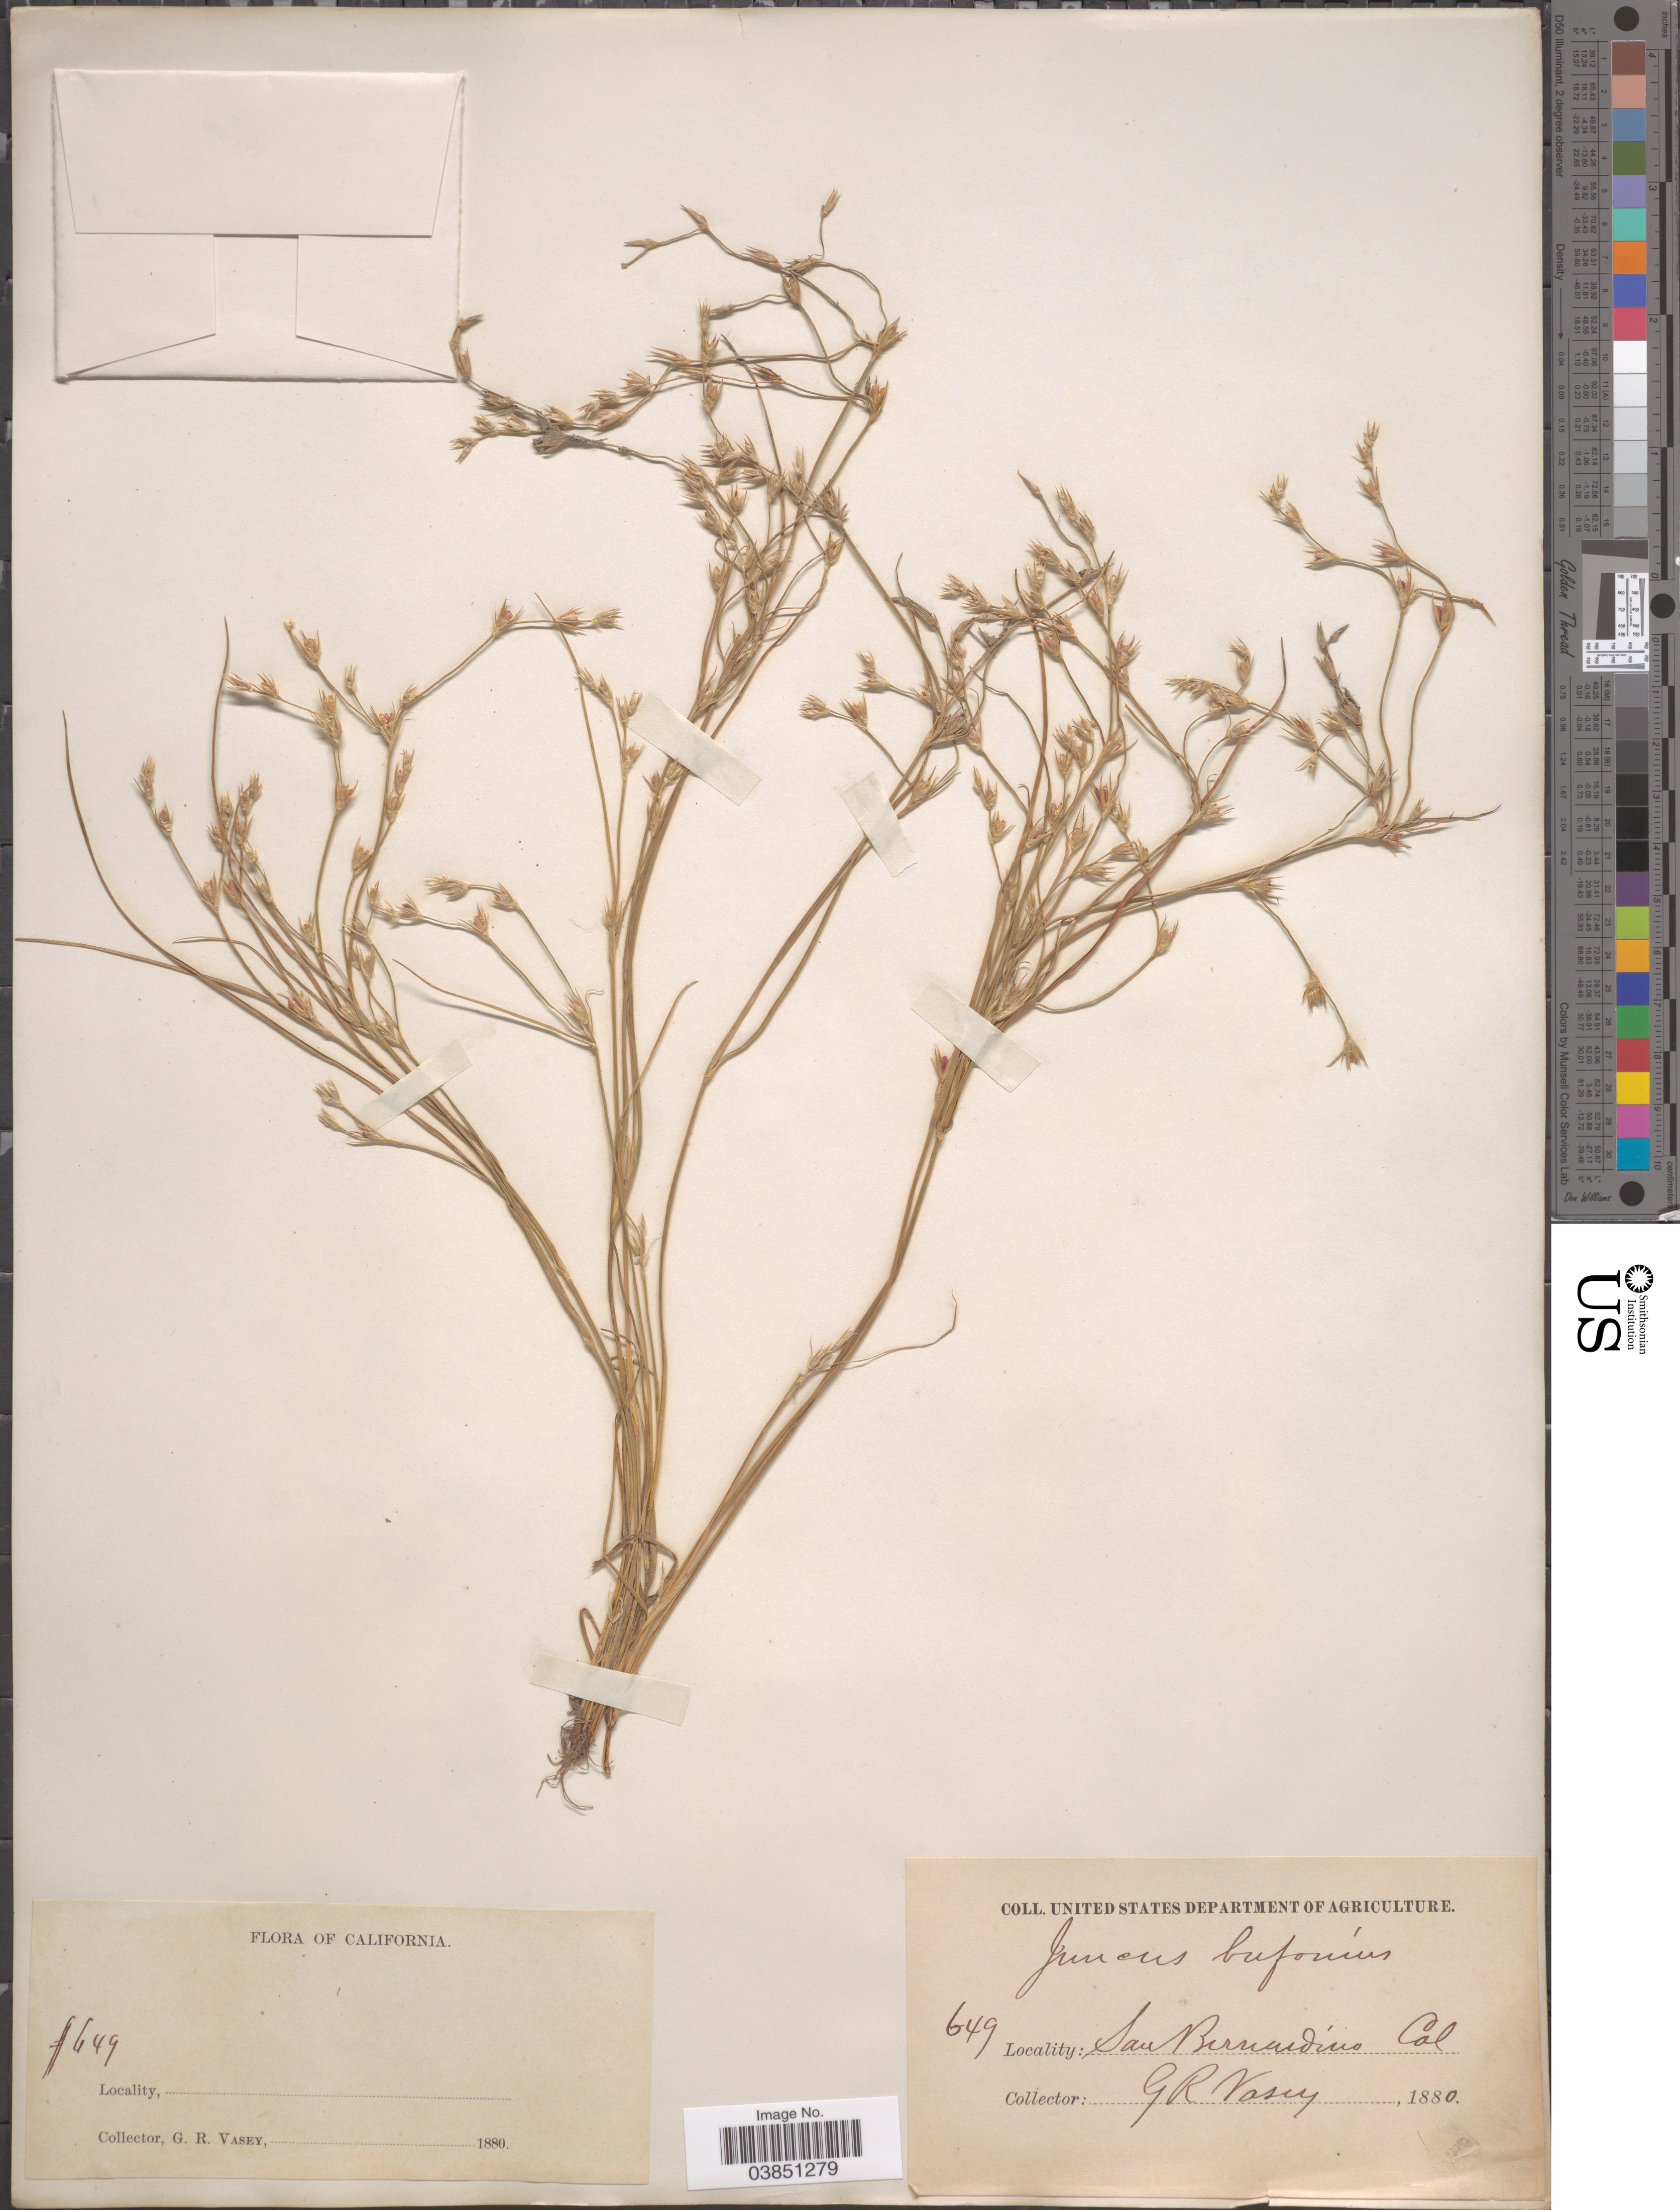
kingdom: Plantae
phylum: Tracheophyta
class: Liliopsida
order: Poales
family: Juncaceae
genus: Juncus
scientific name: Juncus bufonius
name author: L.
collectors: G. R. Vasey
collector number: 649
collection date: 1880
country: United States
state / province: California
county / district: San Bernardino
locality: San Bernardino.